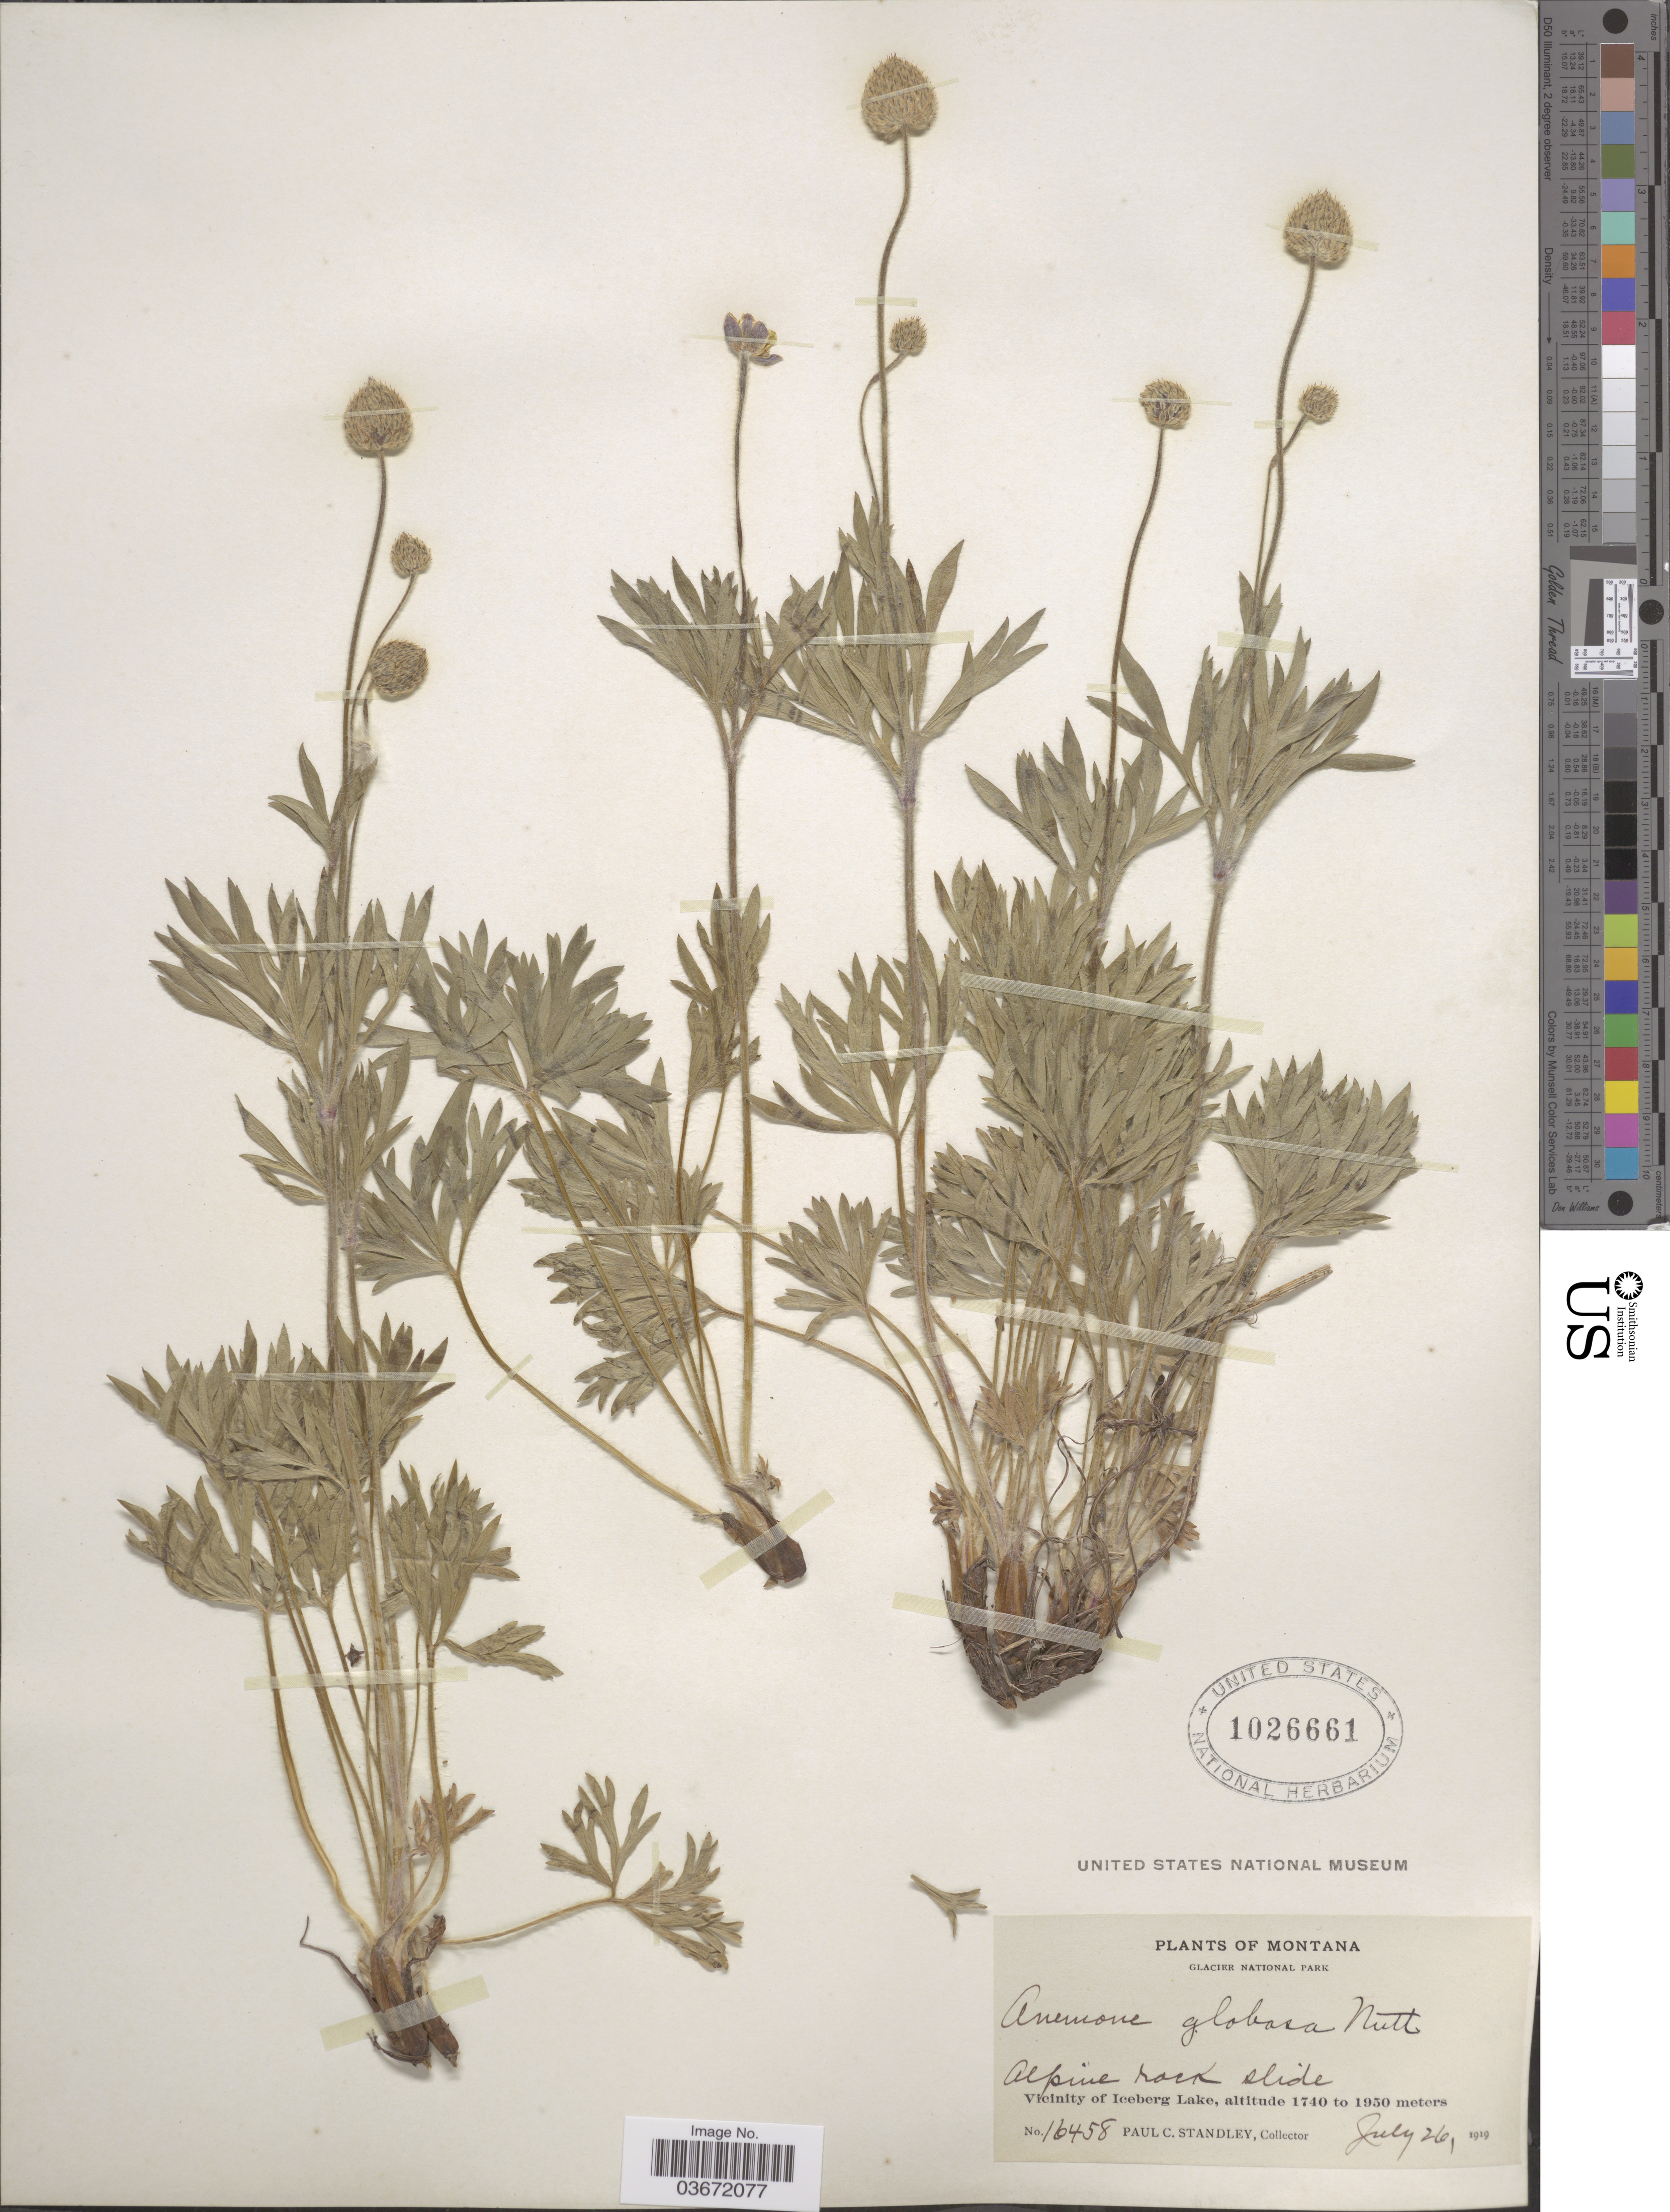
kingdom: Plantae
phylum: Tracheophyta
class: Magnoliopsida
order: Ranunculales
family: Ranunculaceae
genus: Anemone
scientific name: Anemone globosa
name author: (Torr. & A. Gray) Nutt. ex A. Heller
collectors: P. C. Standley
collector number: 16458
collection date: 1919-07-26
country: United States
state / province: Montana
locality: Glacier National Park. Vicinity of Iceberg Lake.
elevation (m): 1740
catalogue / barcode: US 1026661